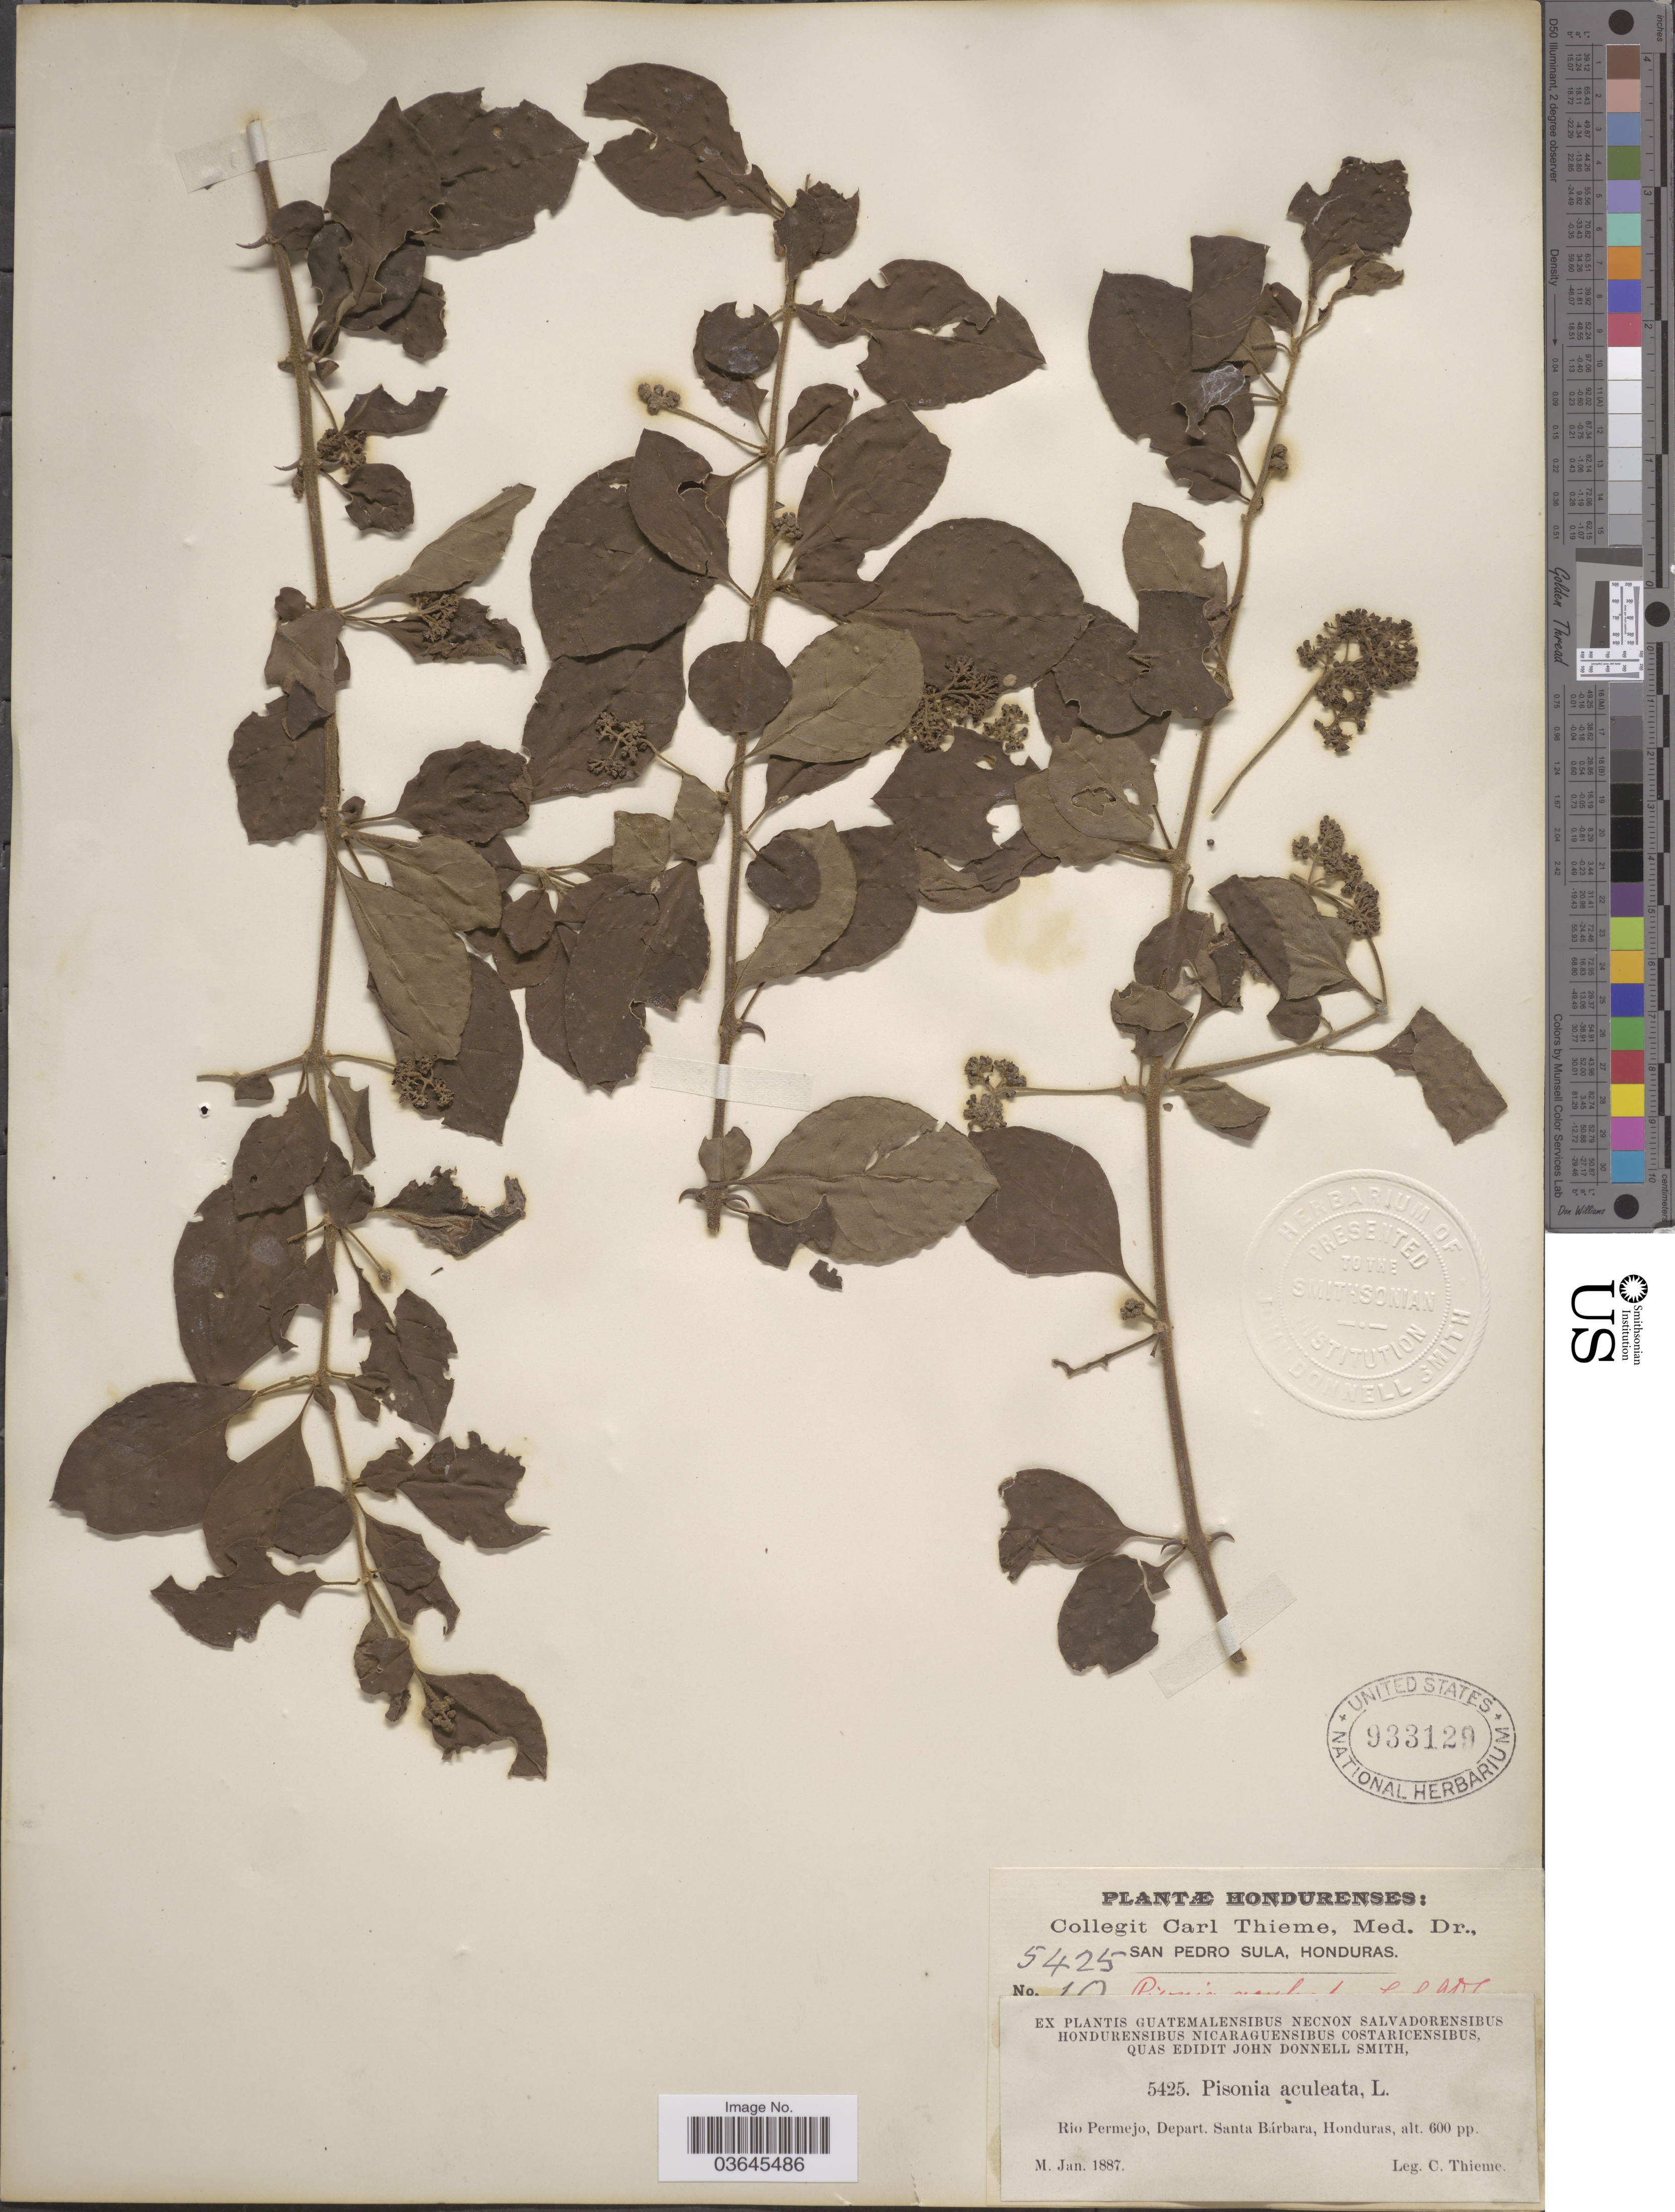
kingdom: Plantae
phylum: Tracheophyta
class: Magnoliopsida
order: Caryophyllales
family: Nyctaginaceae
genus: Pisonia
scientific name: Pisonia aculeata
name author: L.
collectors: C. Thieme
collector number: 5425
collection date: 1887-01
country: Honduras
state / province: Santa Barbara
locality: Rio Permejo, Depart. Santa Bárbara.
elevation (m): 183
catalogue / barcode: US 933129